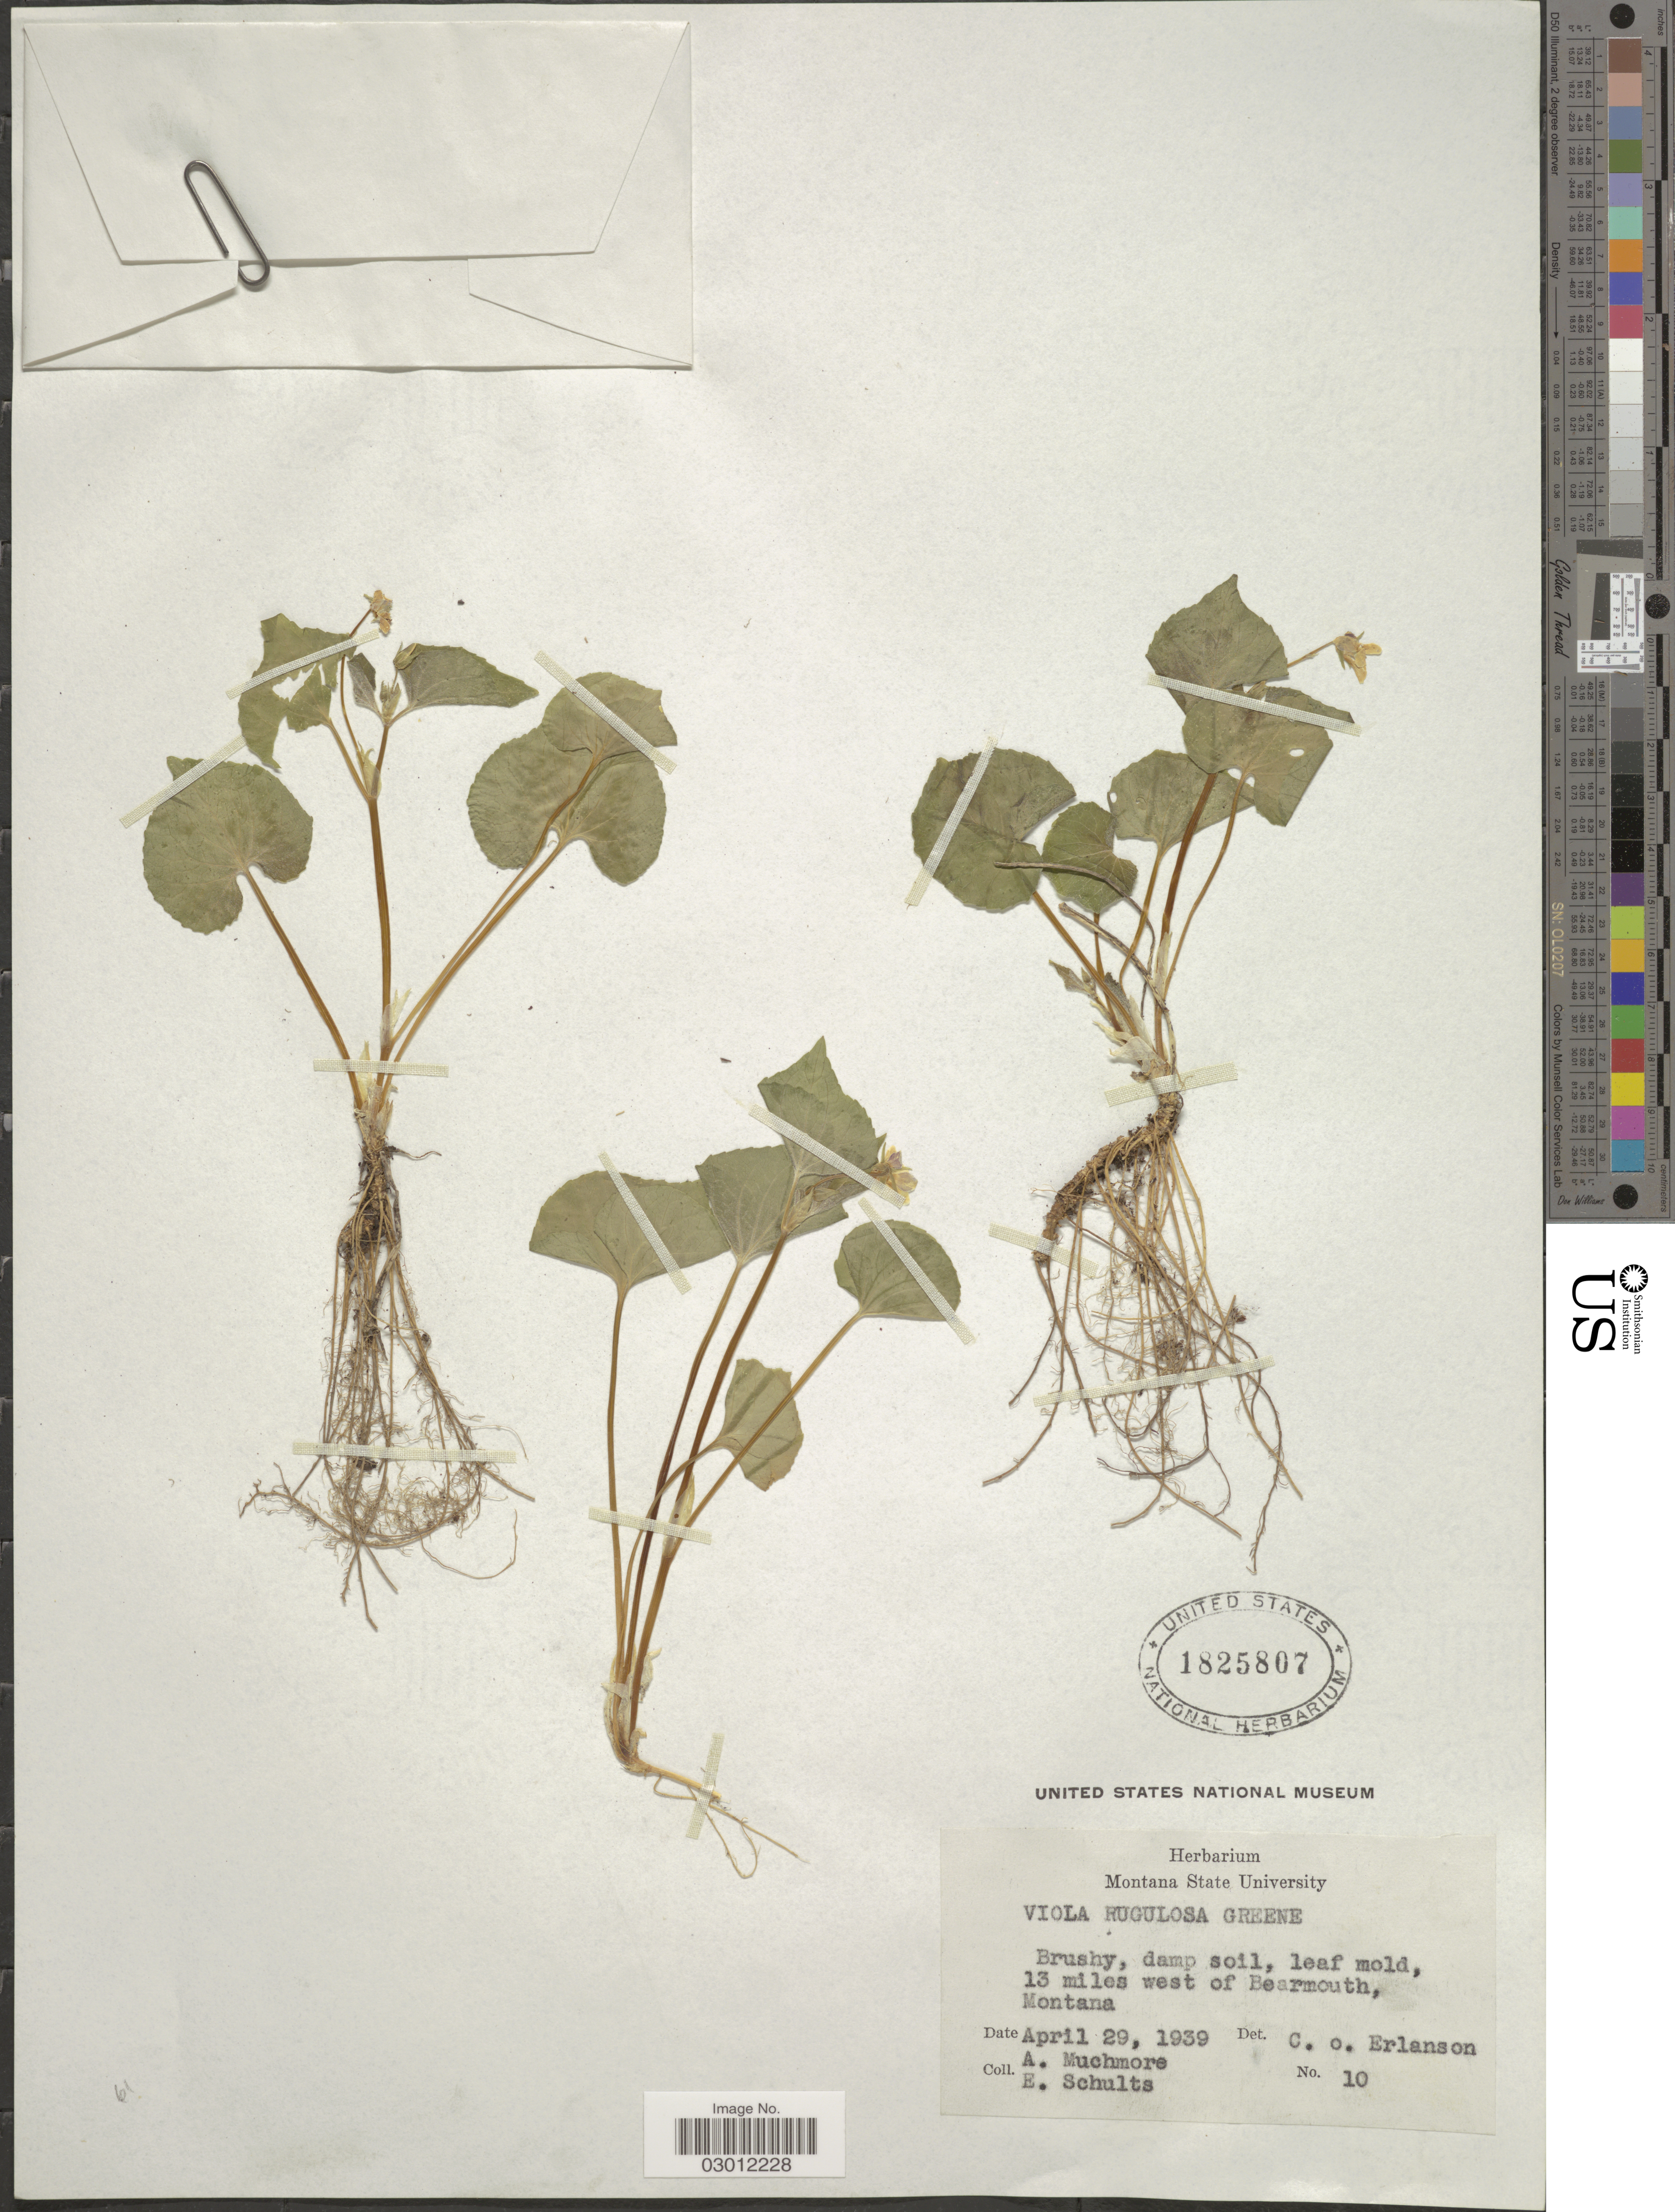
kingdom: Plantae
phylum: Tracheophyta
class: Magnoliopsida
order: Malpighiales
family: Violaceae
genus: Viola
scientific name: Viola canadensis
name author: L.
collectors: A. Muchmore & E. Schults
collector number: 10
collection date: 1939-04-29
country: United States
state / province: Montana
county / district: Granite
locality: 13 miles west of Bearmouth.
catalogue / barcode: US 1825807